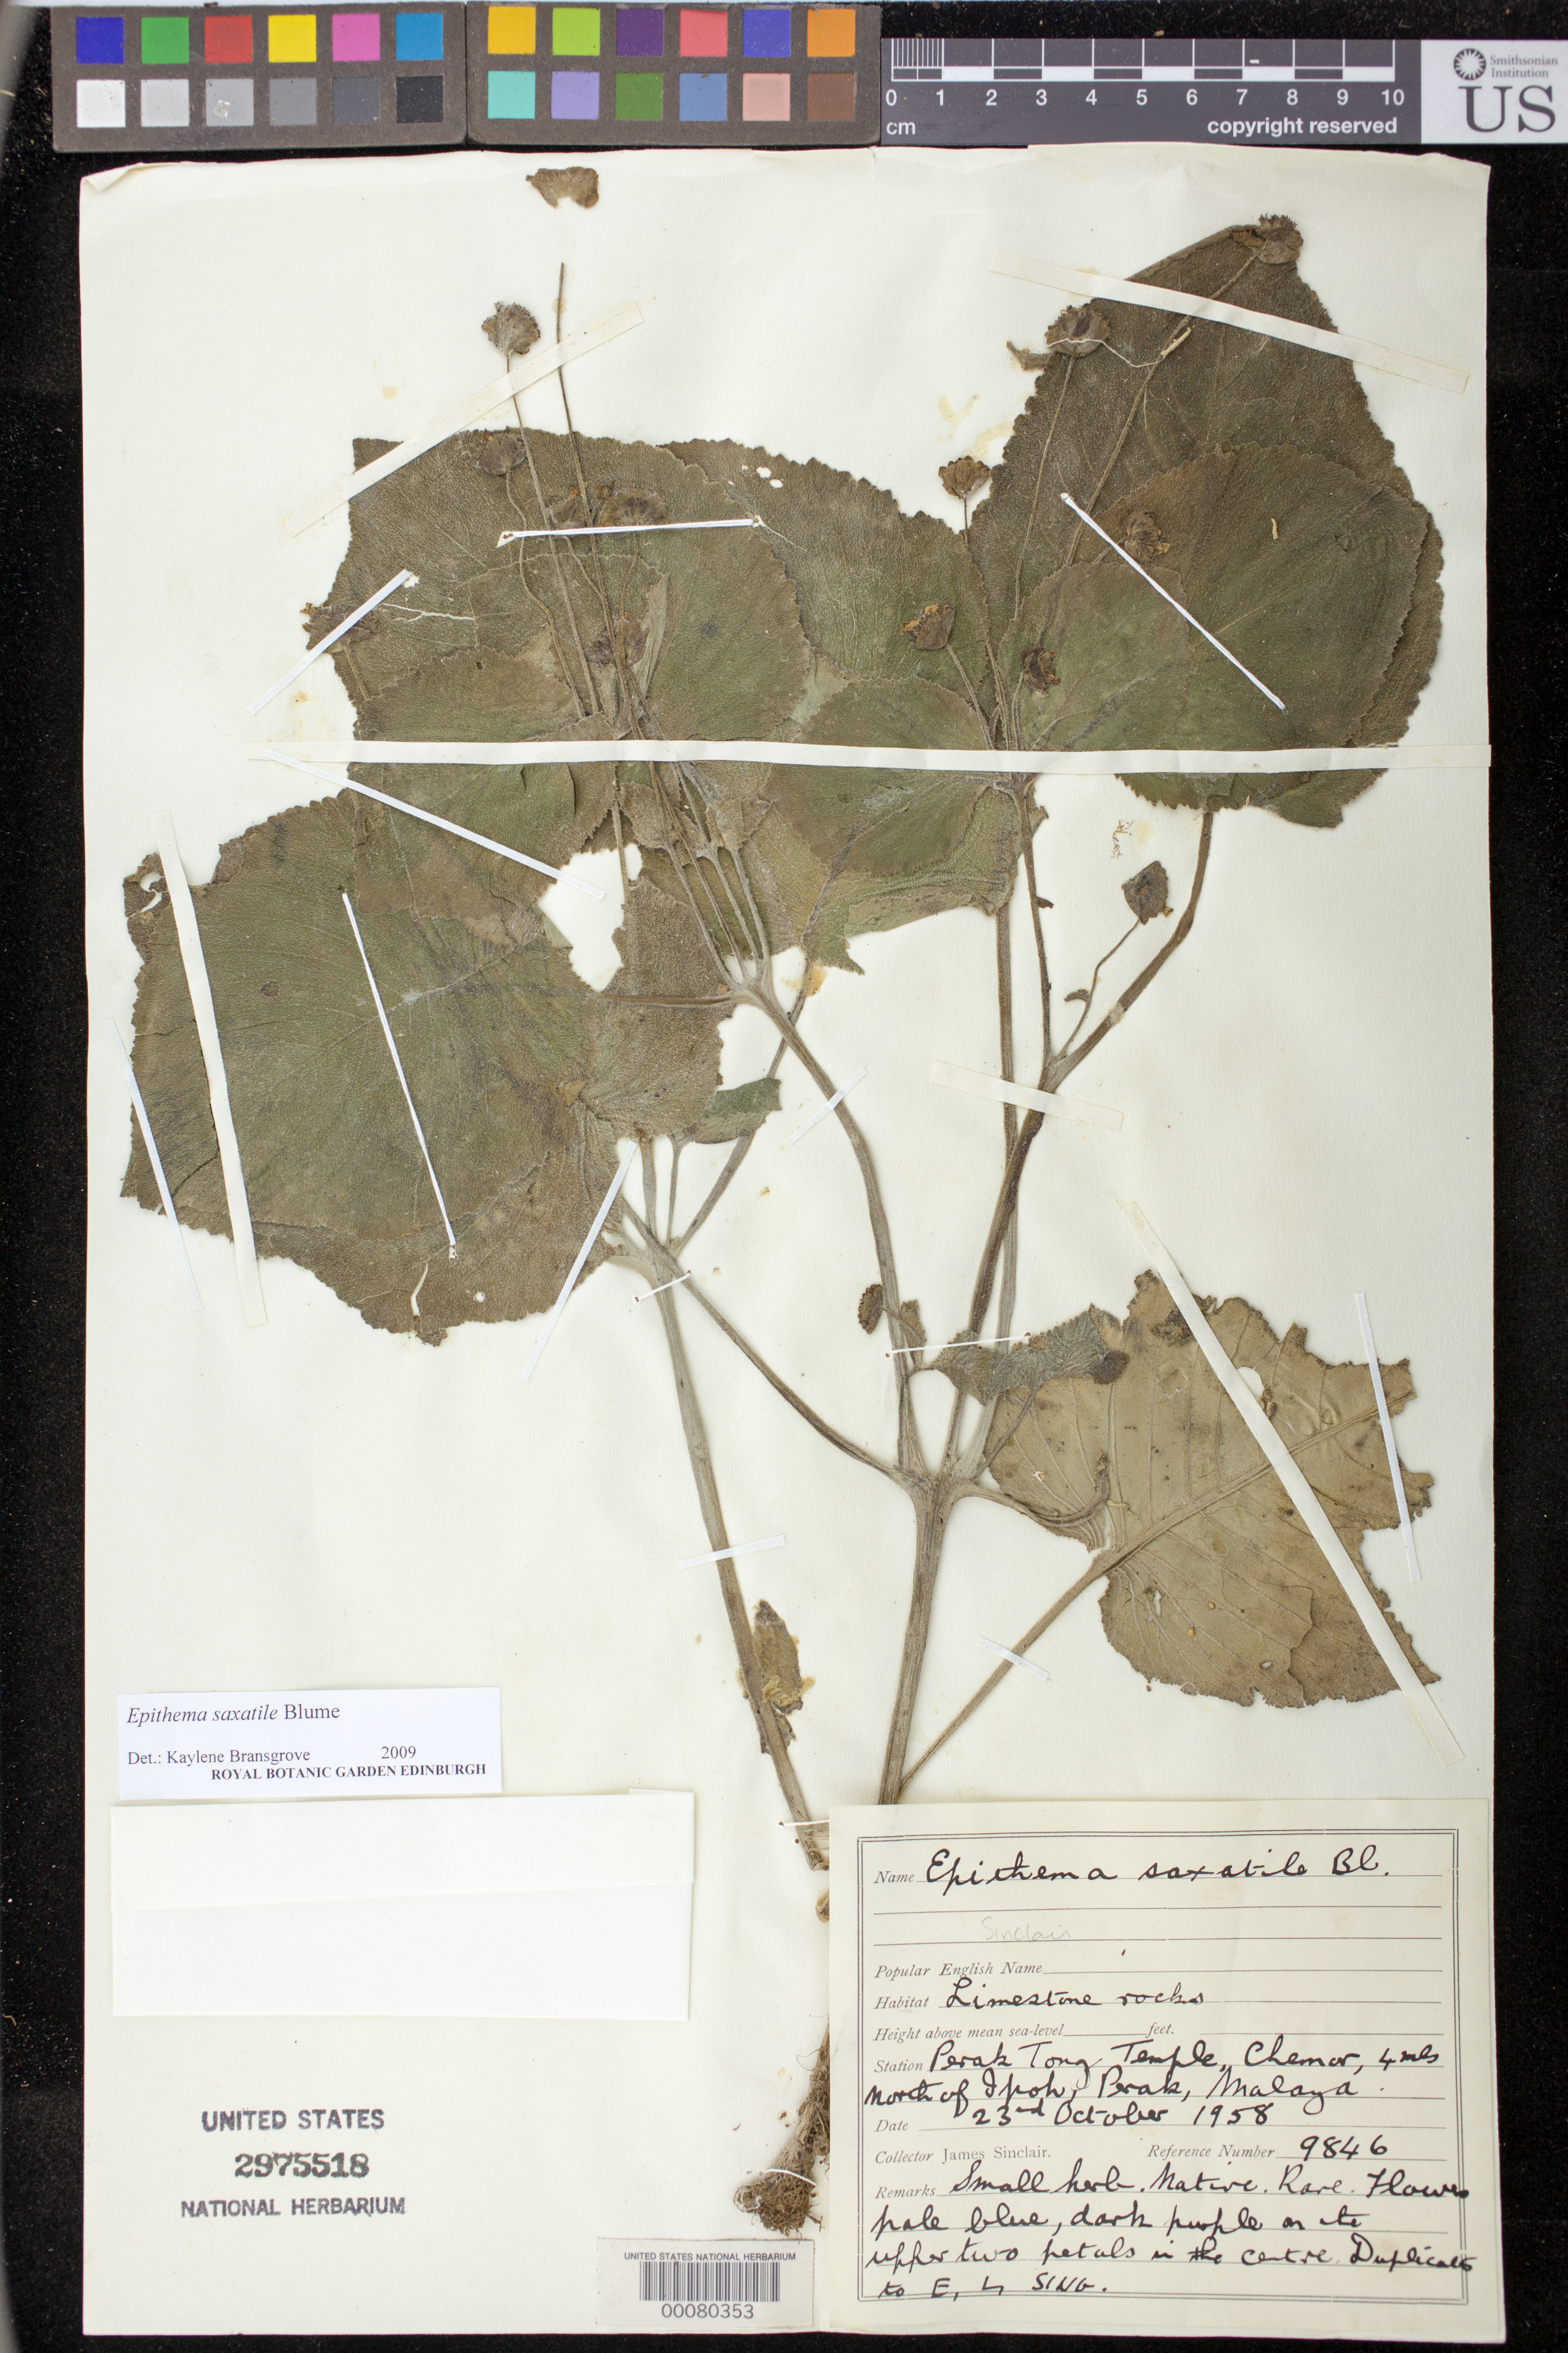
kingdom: Plantae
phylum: Tracheophyta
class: Magnoliopsida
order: Lamiales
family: Gesneriaceae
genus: Epithema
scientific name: Epithema saxatile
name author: Blume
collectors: J. Sinclair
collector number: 9846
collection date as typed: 23 Oct 1958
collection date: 1958-10-23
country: Malaysia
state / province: Perak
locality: Perak, Perak tong temple, chemov, 4 mi n of ipoh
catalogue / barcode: US 2975518